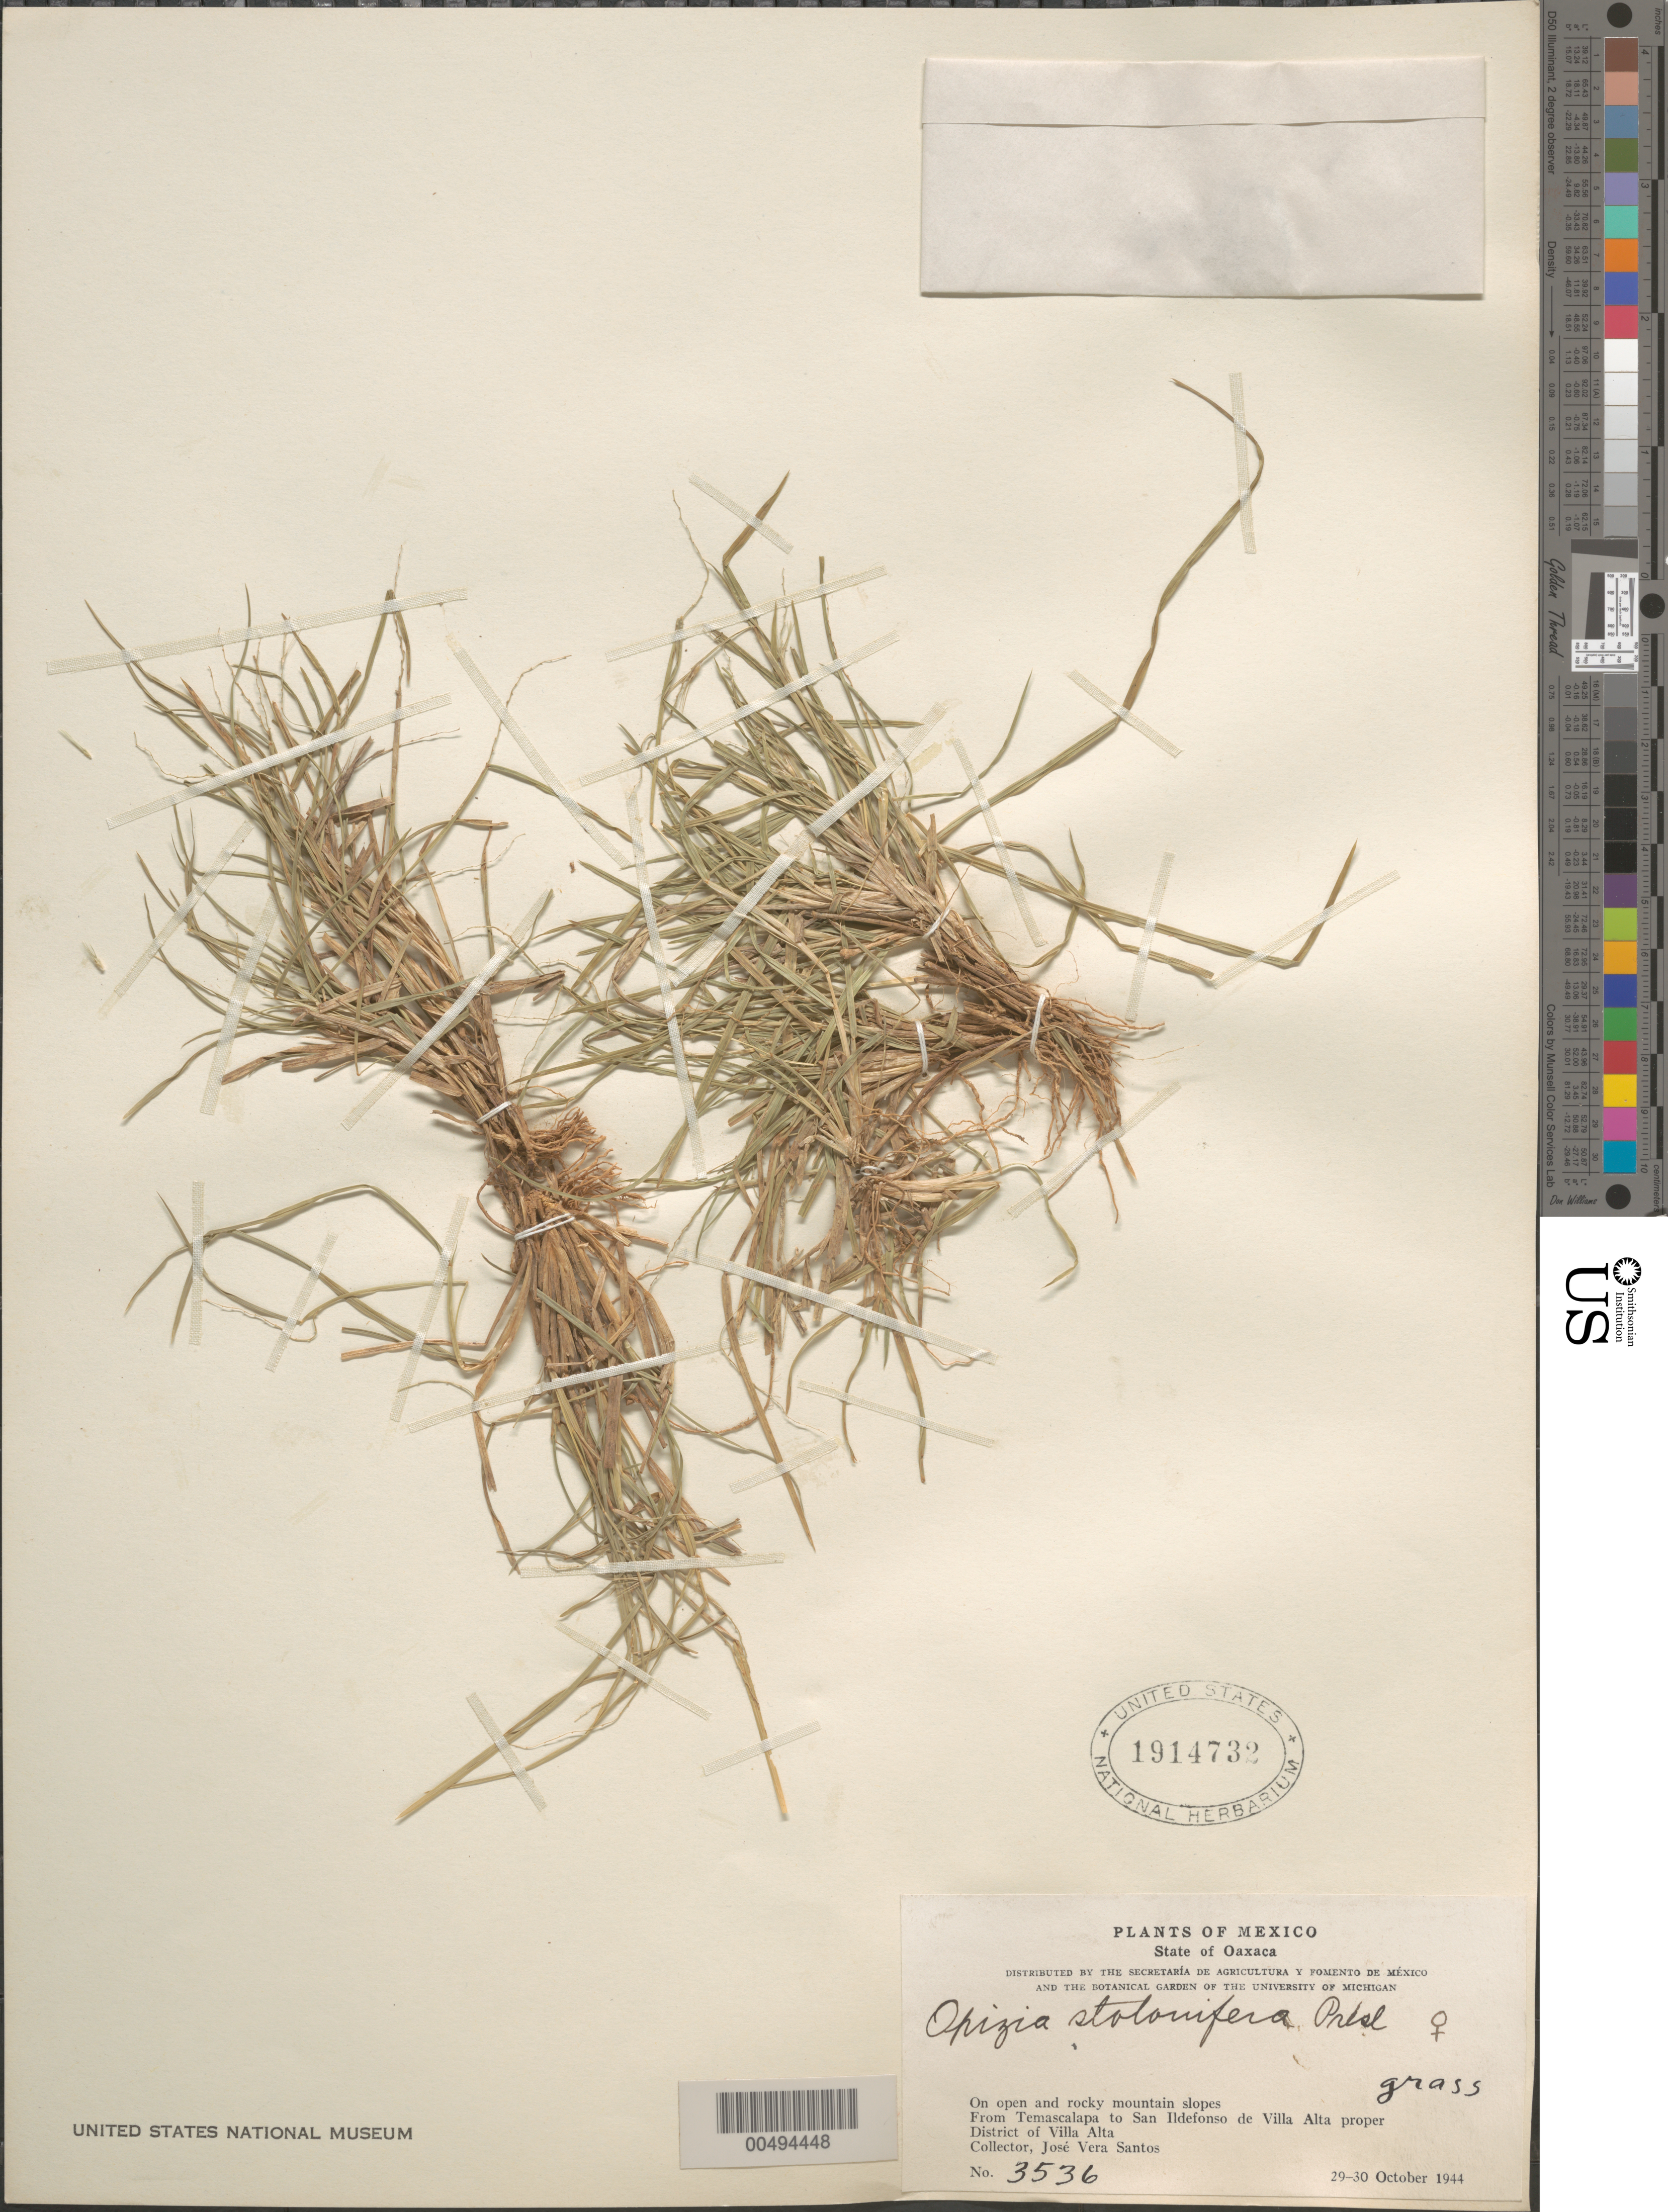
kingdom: Plantae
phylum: Tracheophyta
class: Liliopsida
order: Poales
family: Poaceae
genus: Opizia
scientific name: Opizia stolonifera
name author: J. Presl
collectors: J. V. Santos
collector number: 3536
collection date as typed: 29 Oct 1944 to 30 Oct 1944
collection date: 1944-10-29/1944-10-30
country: Mexico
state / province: Oaxaca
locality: From Temascalapa to San Ildefonso de Villa Alta proper, Dist of Villa Alta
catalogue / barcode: US 1914732